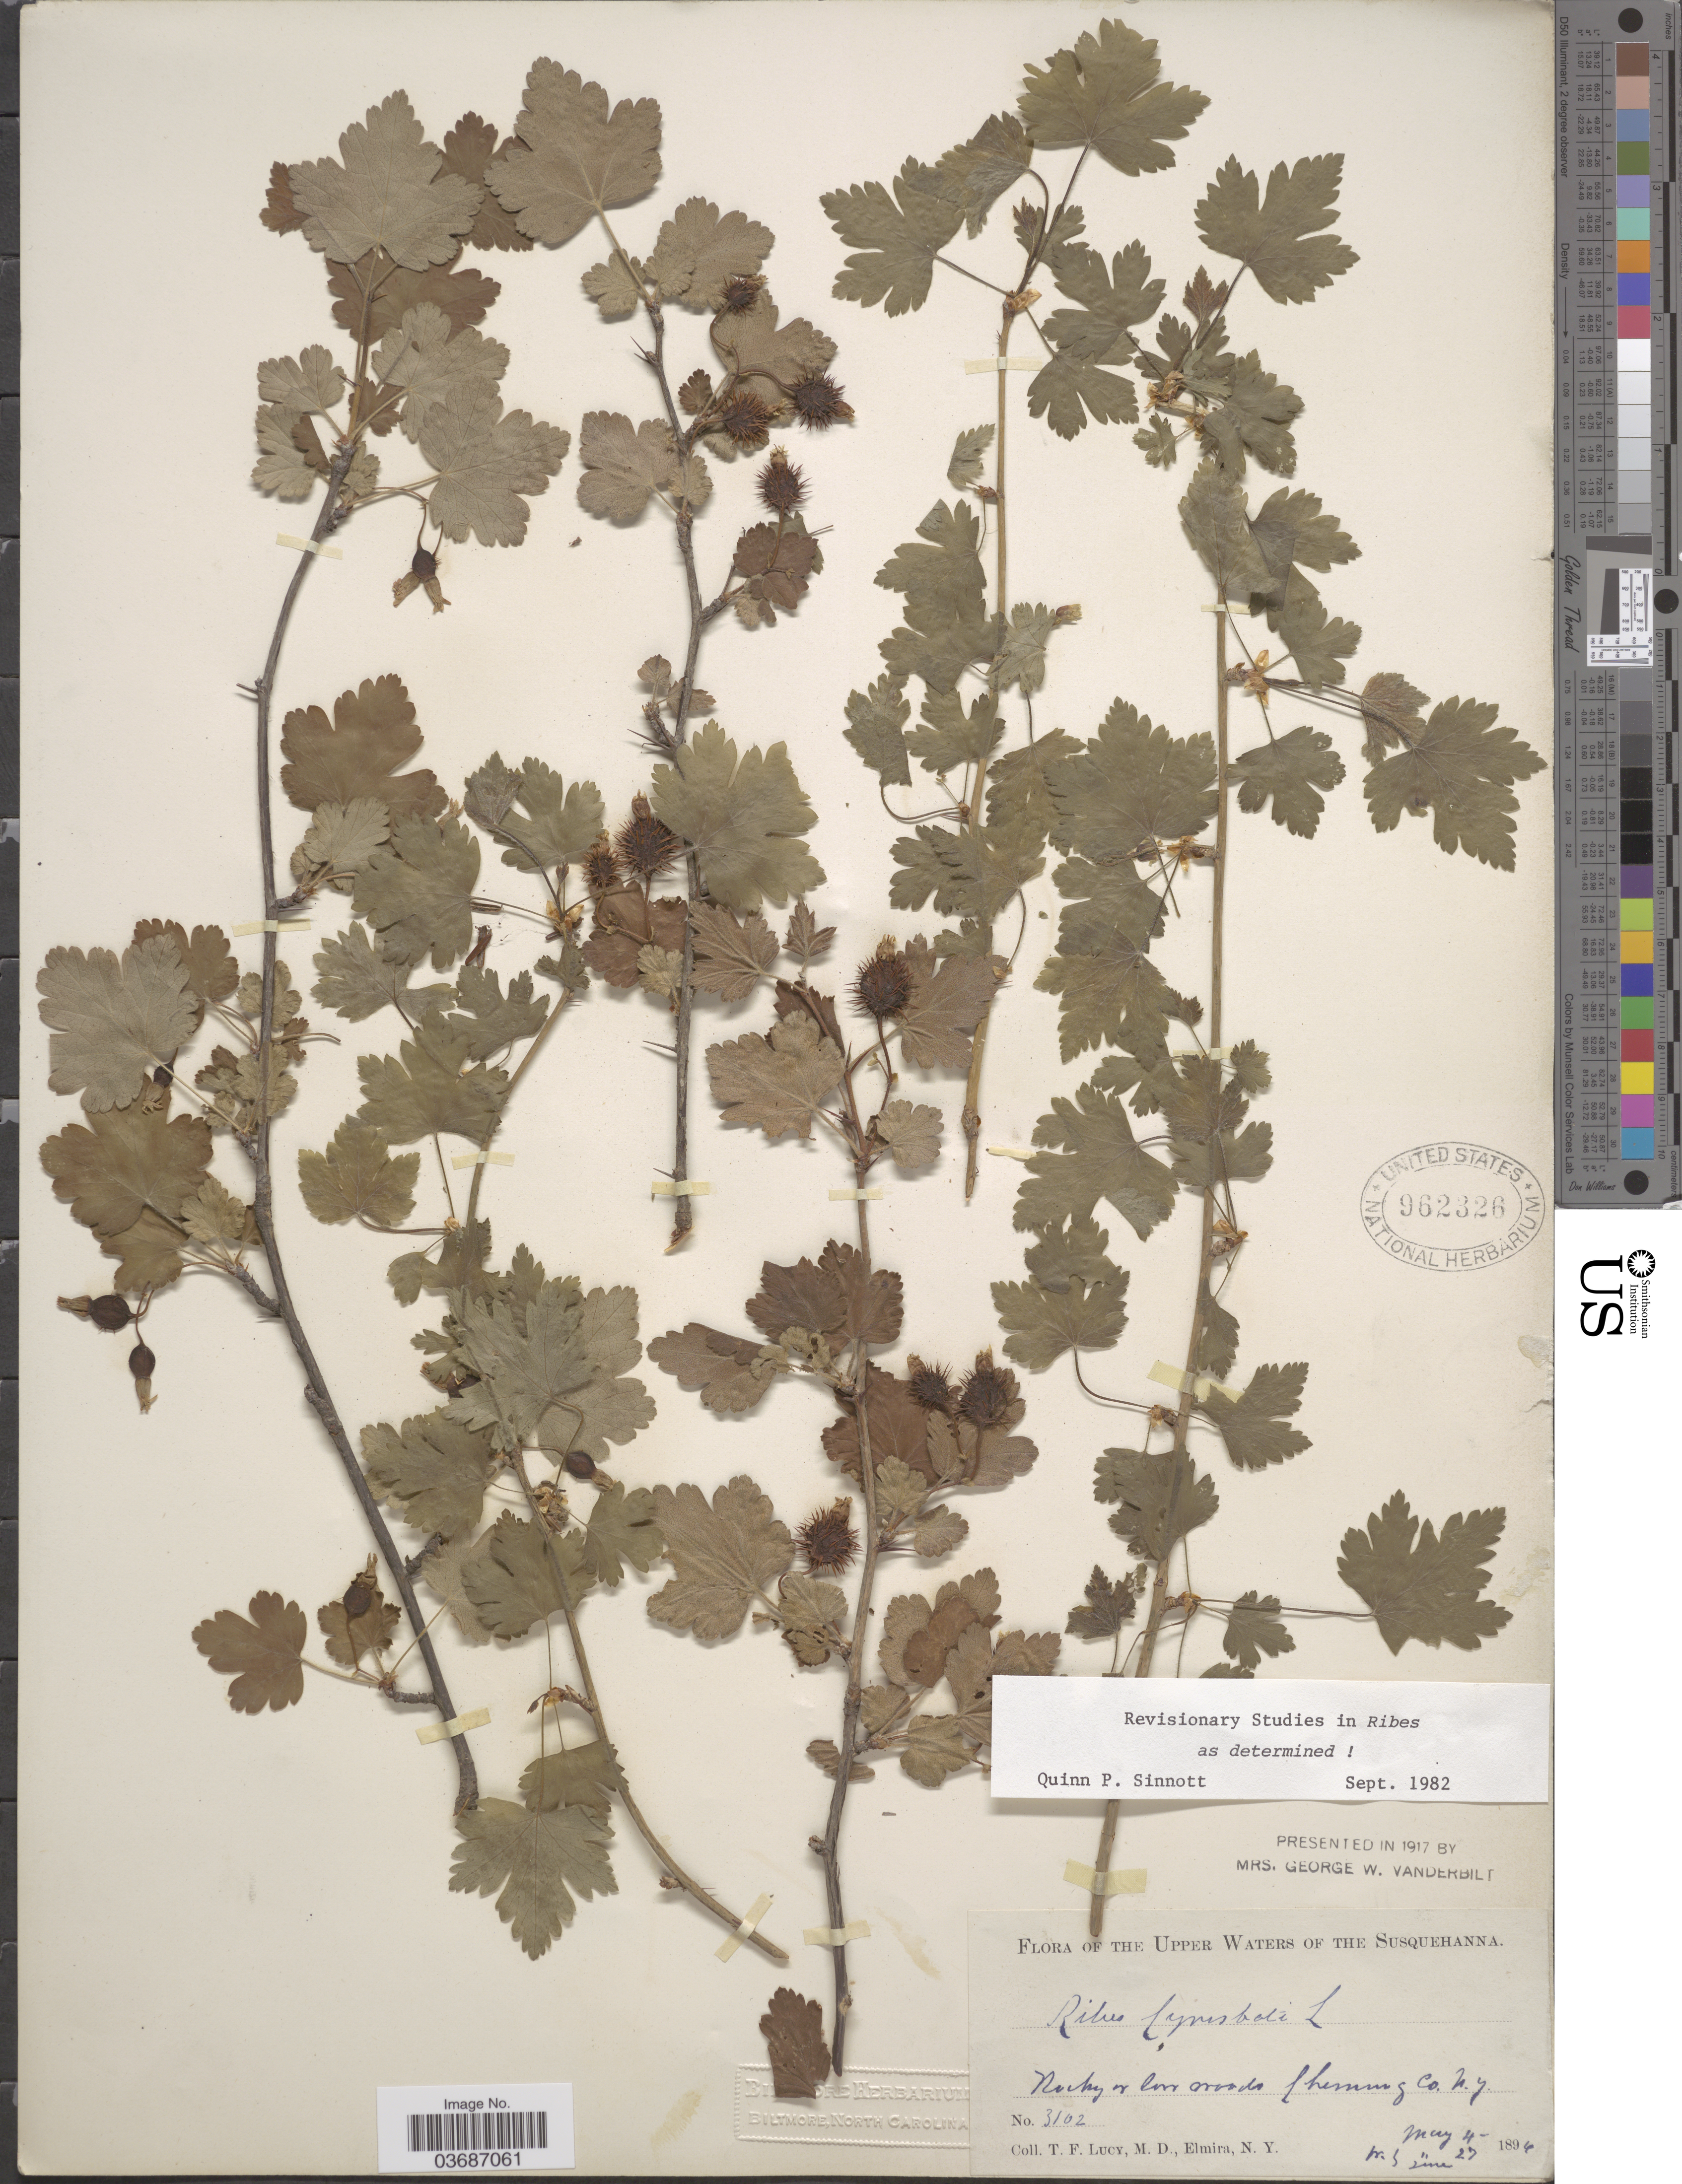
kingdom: Plantae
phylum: Tracheophyta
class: Magnoliopsida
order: Saxifragales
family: Grossulariaceae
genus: Ribes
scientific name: Ribes cynosbati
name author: L.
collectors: T. Lucy & M. Elmira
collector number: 3102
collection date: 1896-05-04/1896-05-27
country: United States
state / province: New York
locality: The Upper Waters of the Susquehanna. Rocky or low woods Chemung Co.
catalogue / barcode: US 962326